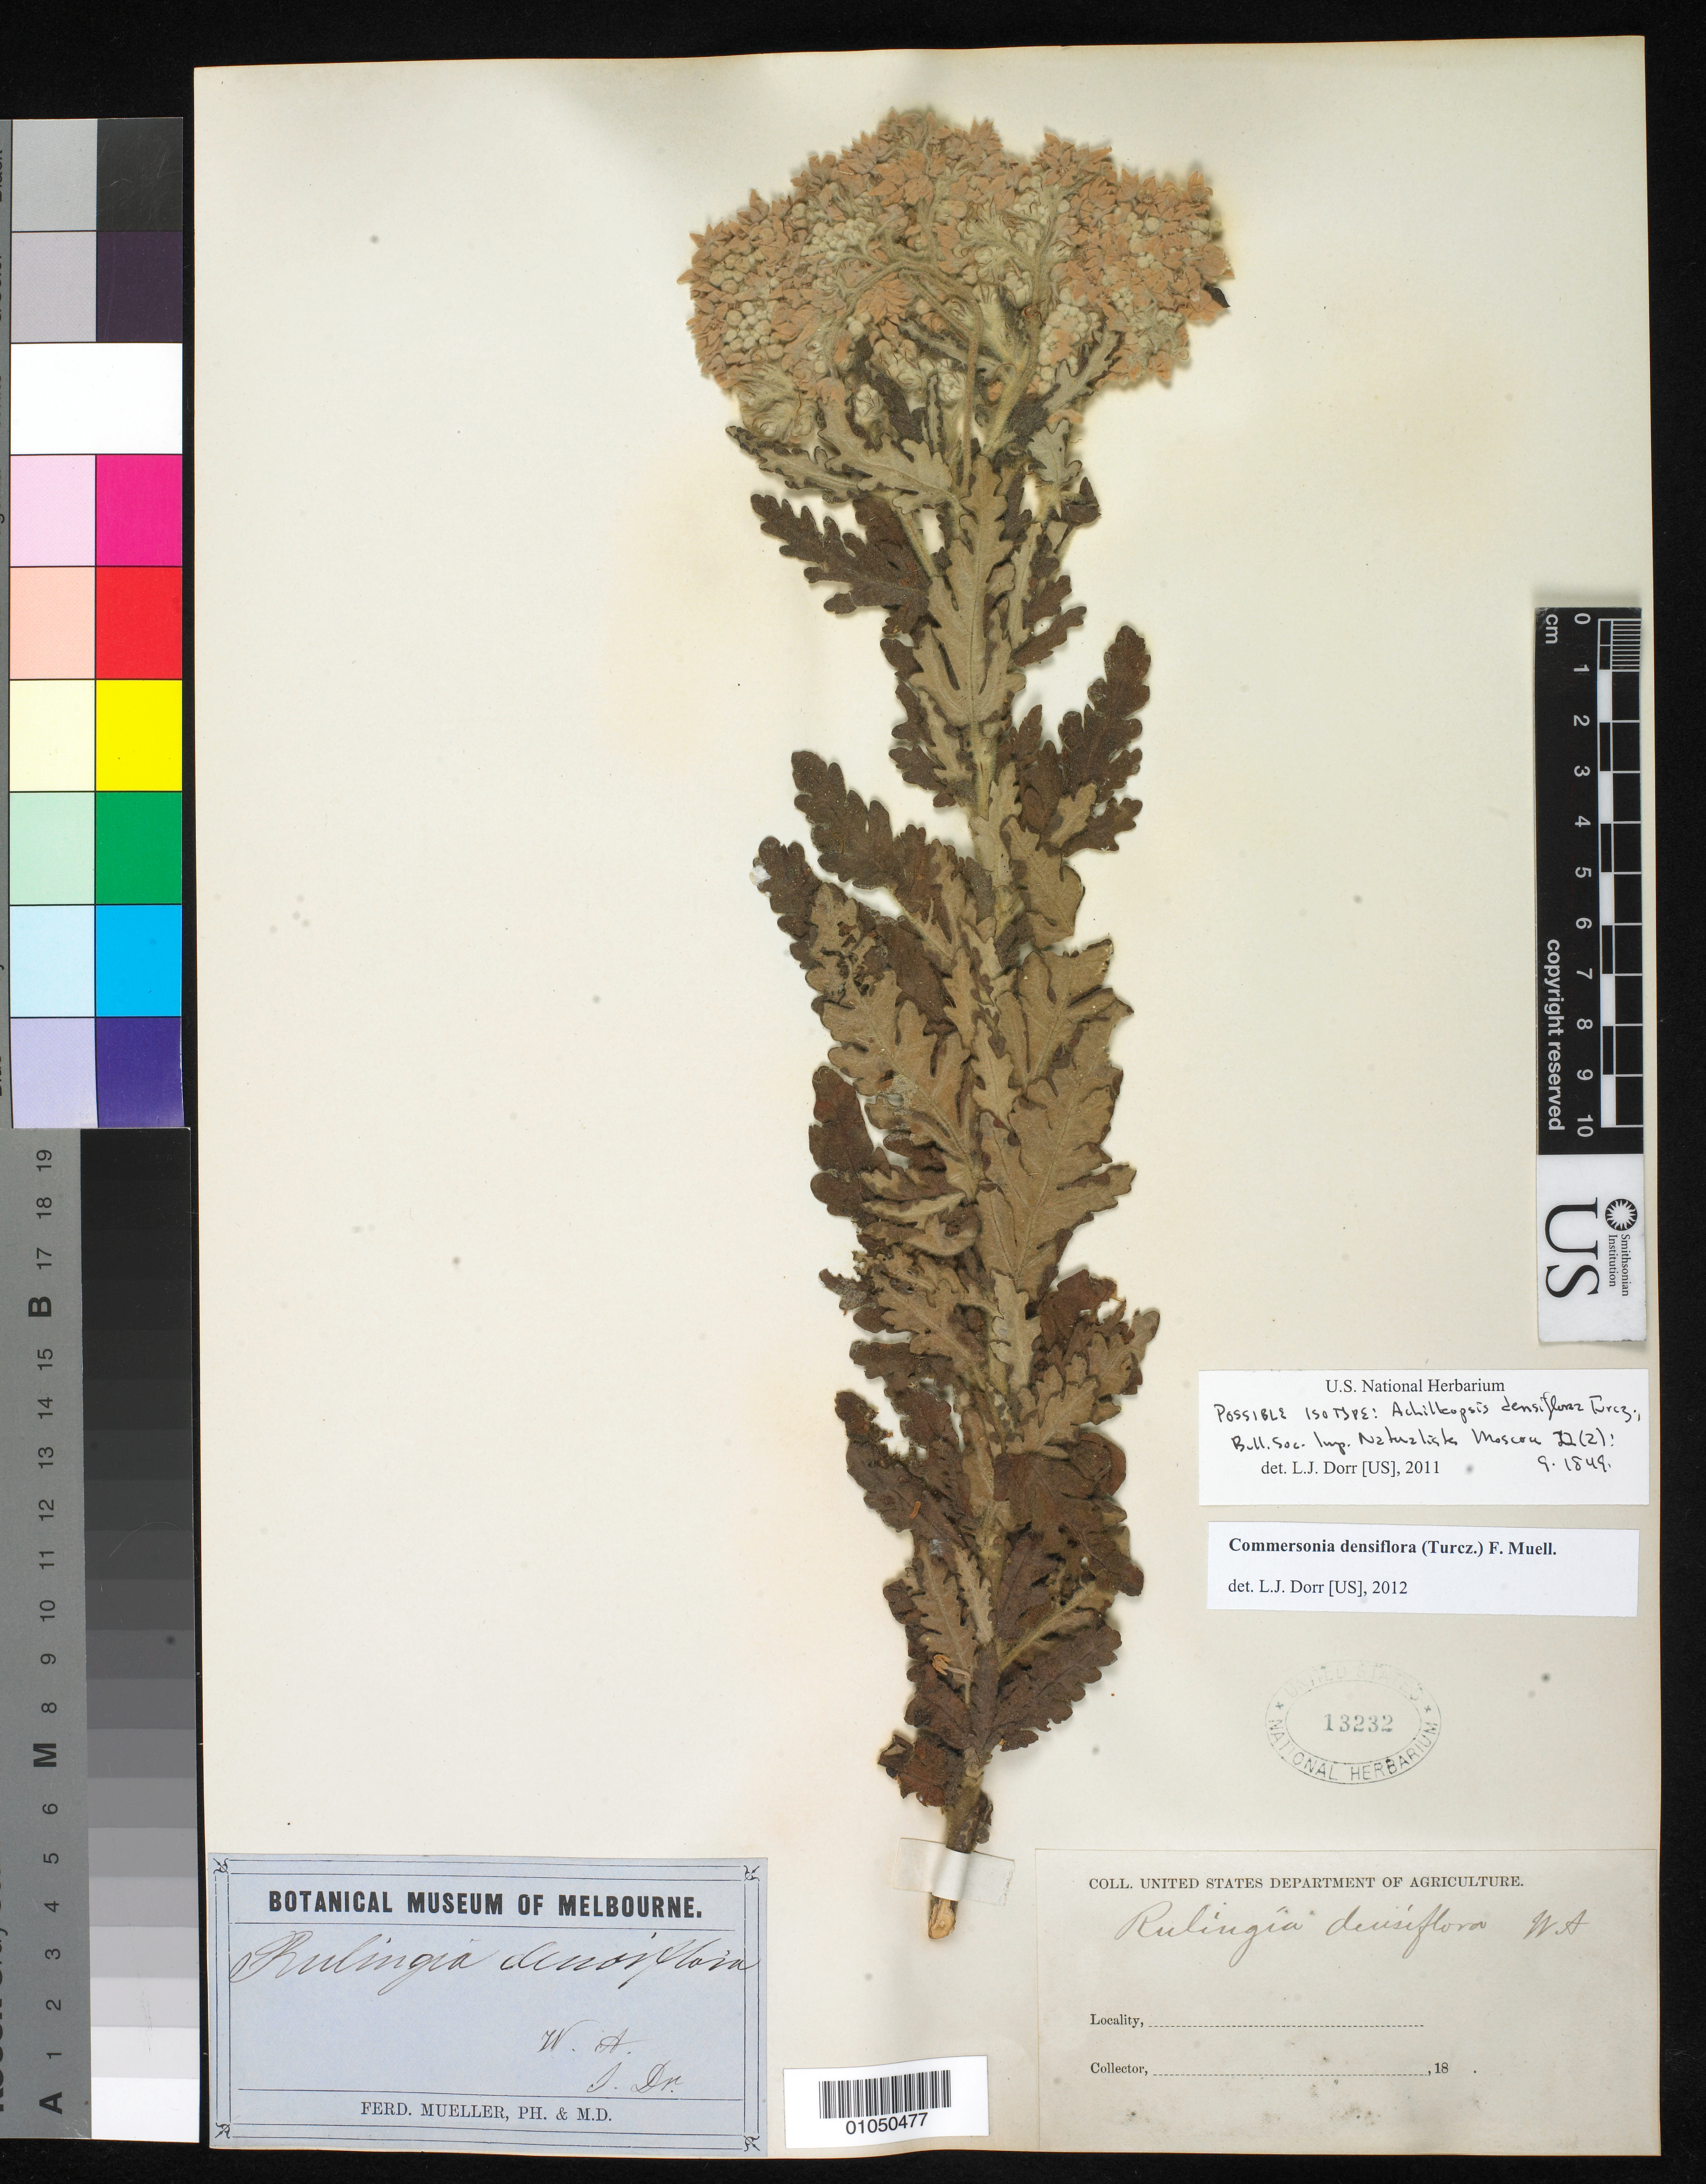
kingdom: Plantae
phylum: Tracheophyta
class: Magnoliopsida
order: Malvales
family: Malvaceae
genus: Achilleopsis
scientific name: Achilleopsis densiflora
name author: Turcz.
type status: Possible Isotype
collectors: J. Drummond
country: Australia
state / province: Western Australia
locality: W. Australia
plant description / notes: Protologue, "Nova Hollandia. Drum. coll. IV. n. 100."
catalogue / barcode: US 13232